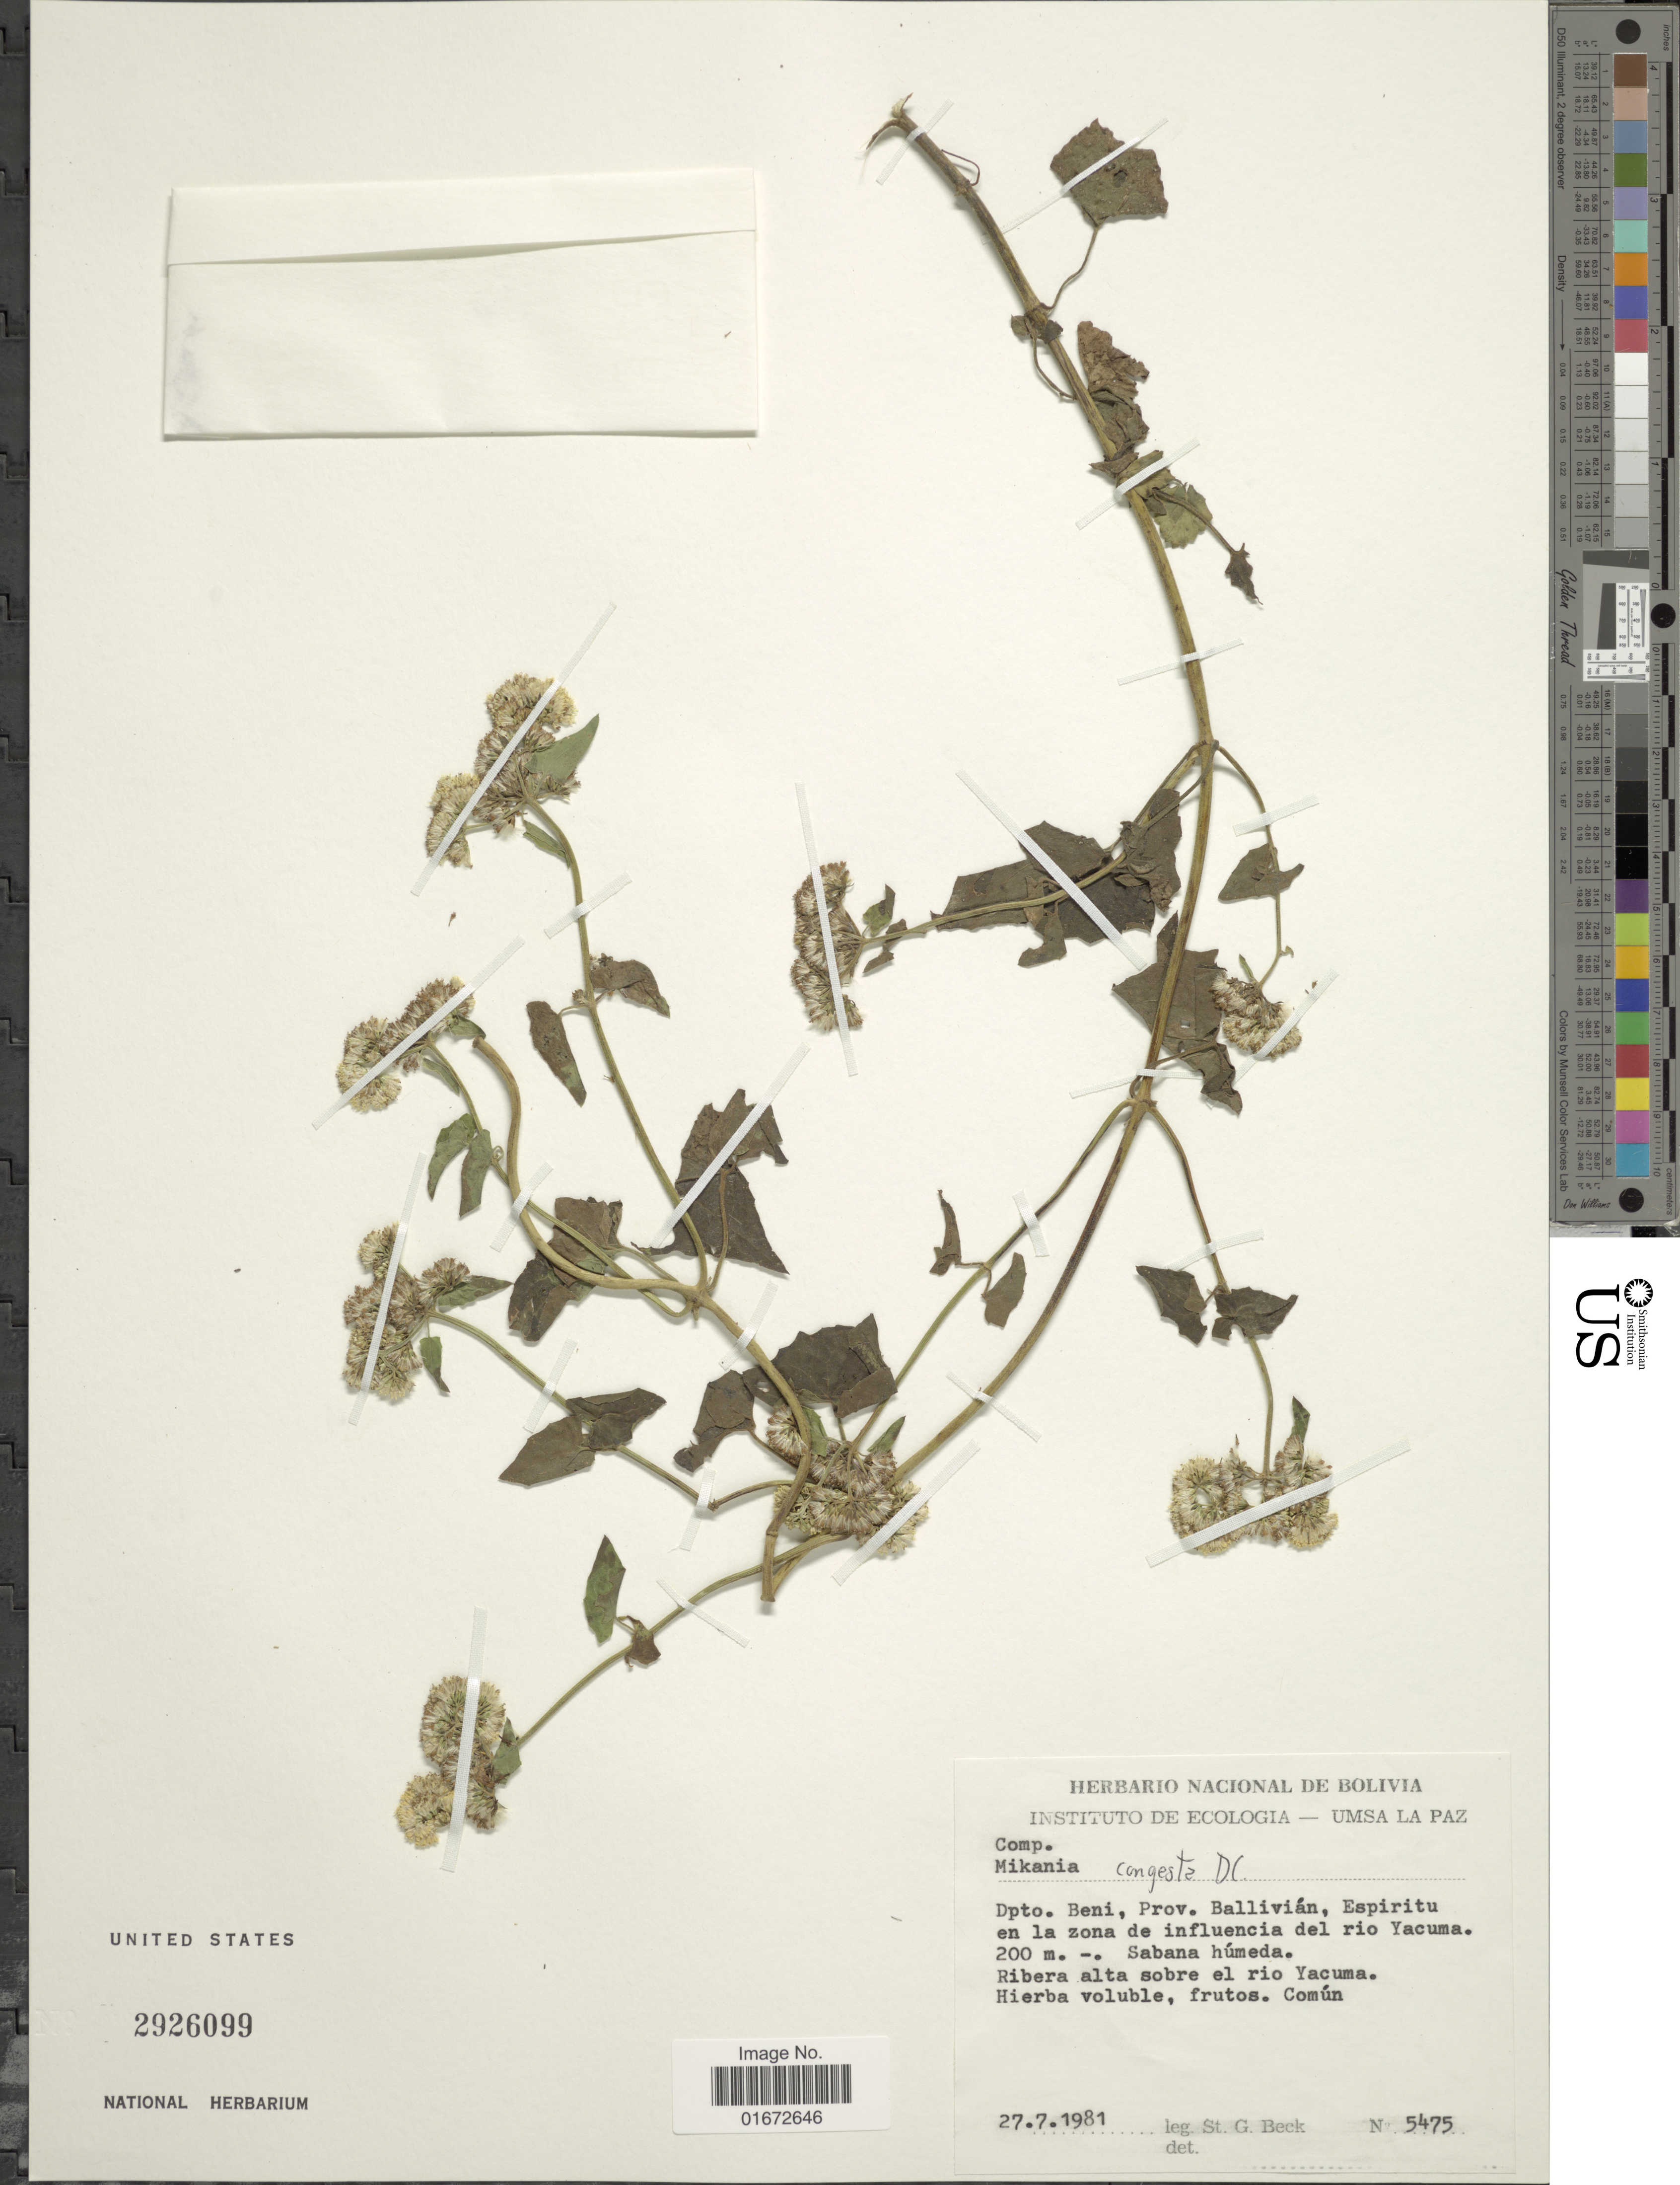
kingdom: Plantae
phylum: Tracheophyta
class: Magnoliopsida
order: Asterales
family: Asteraceae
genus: Mikania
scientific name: Mikania congesta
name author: DC.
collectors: S. G. Beck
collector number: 5475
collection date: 1981-07-27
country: Bolivia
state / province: Beni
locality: Dpto. Beni, Prov. Ballivián, Espiritu en la zona de influencia del rio Yacuma, Sabana húmeda. Ribera alta sobre el rio Yacuma.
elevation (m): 200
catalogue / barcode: US 2926099